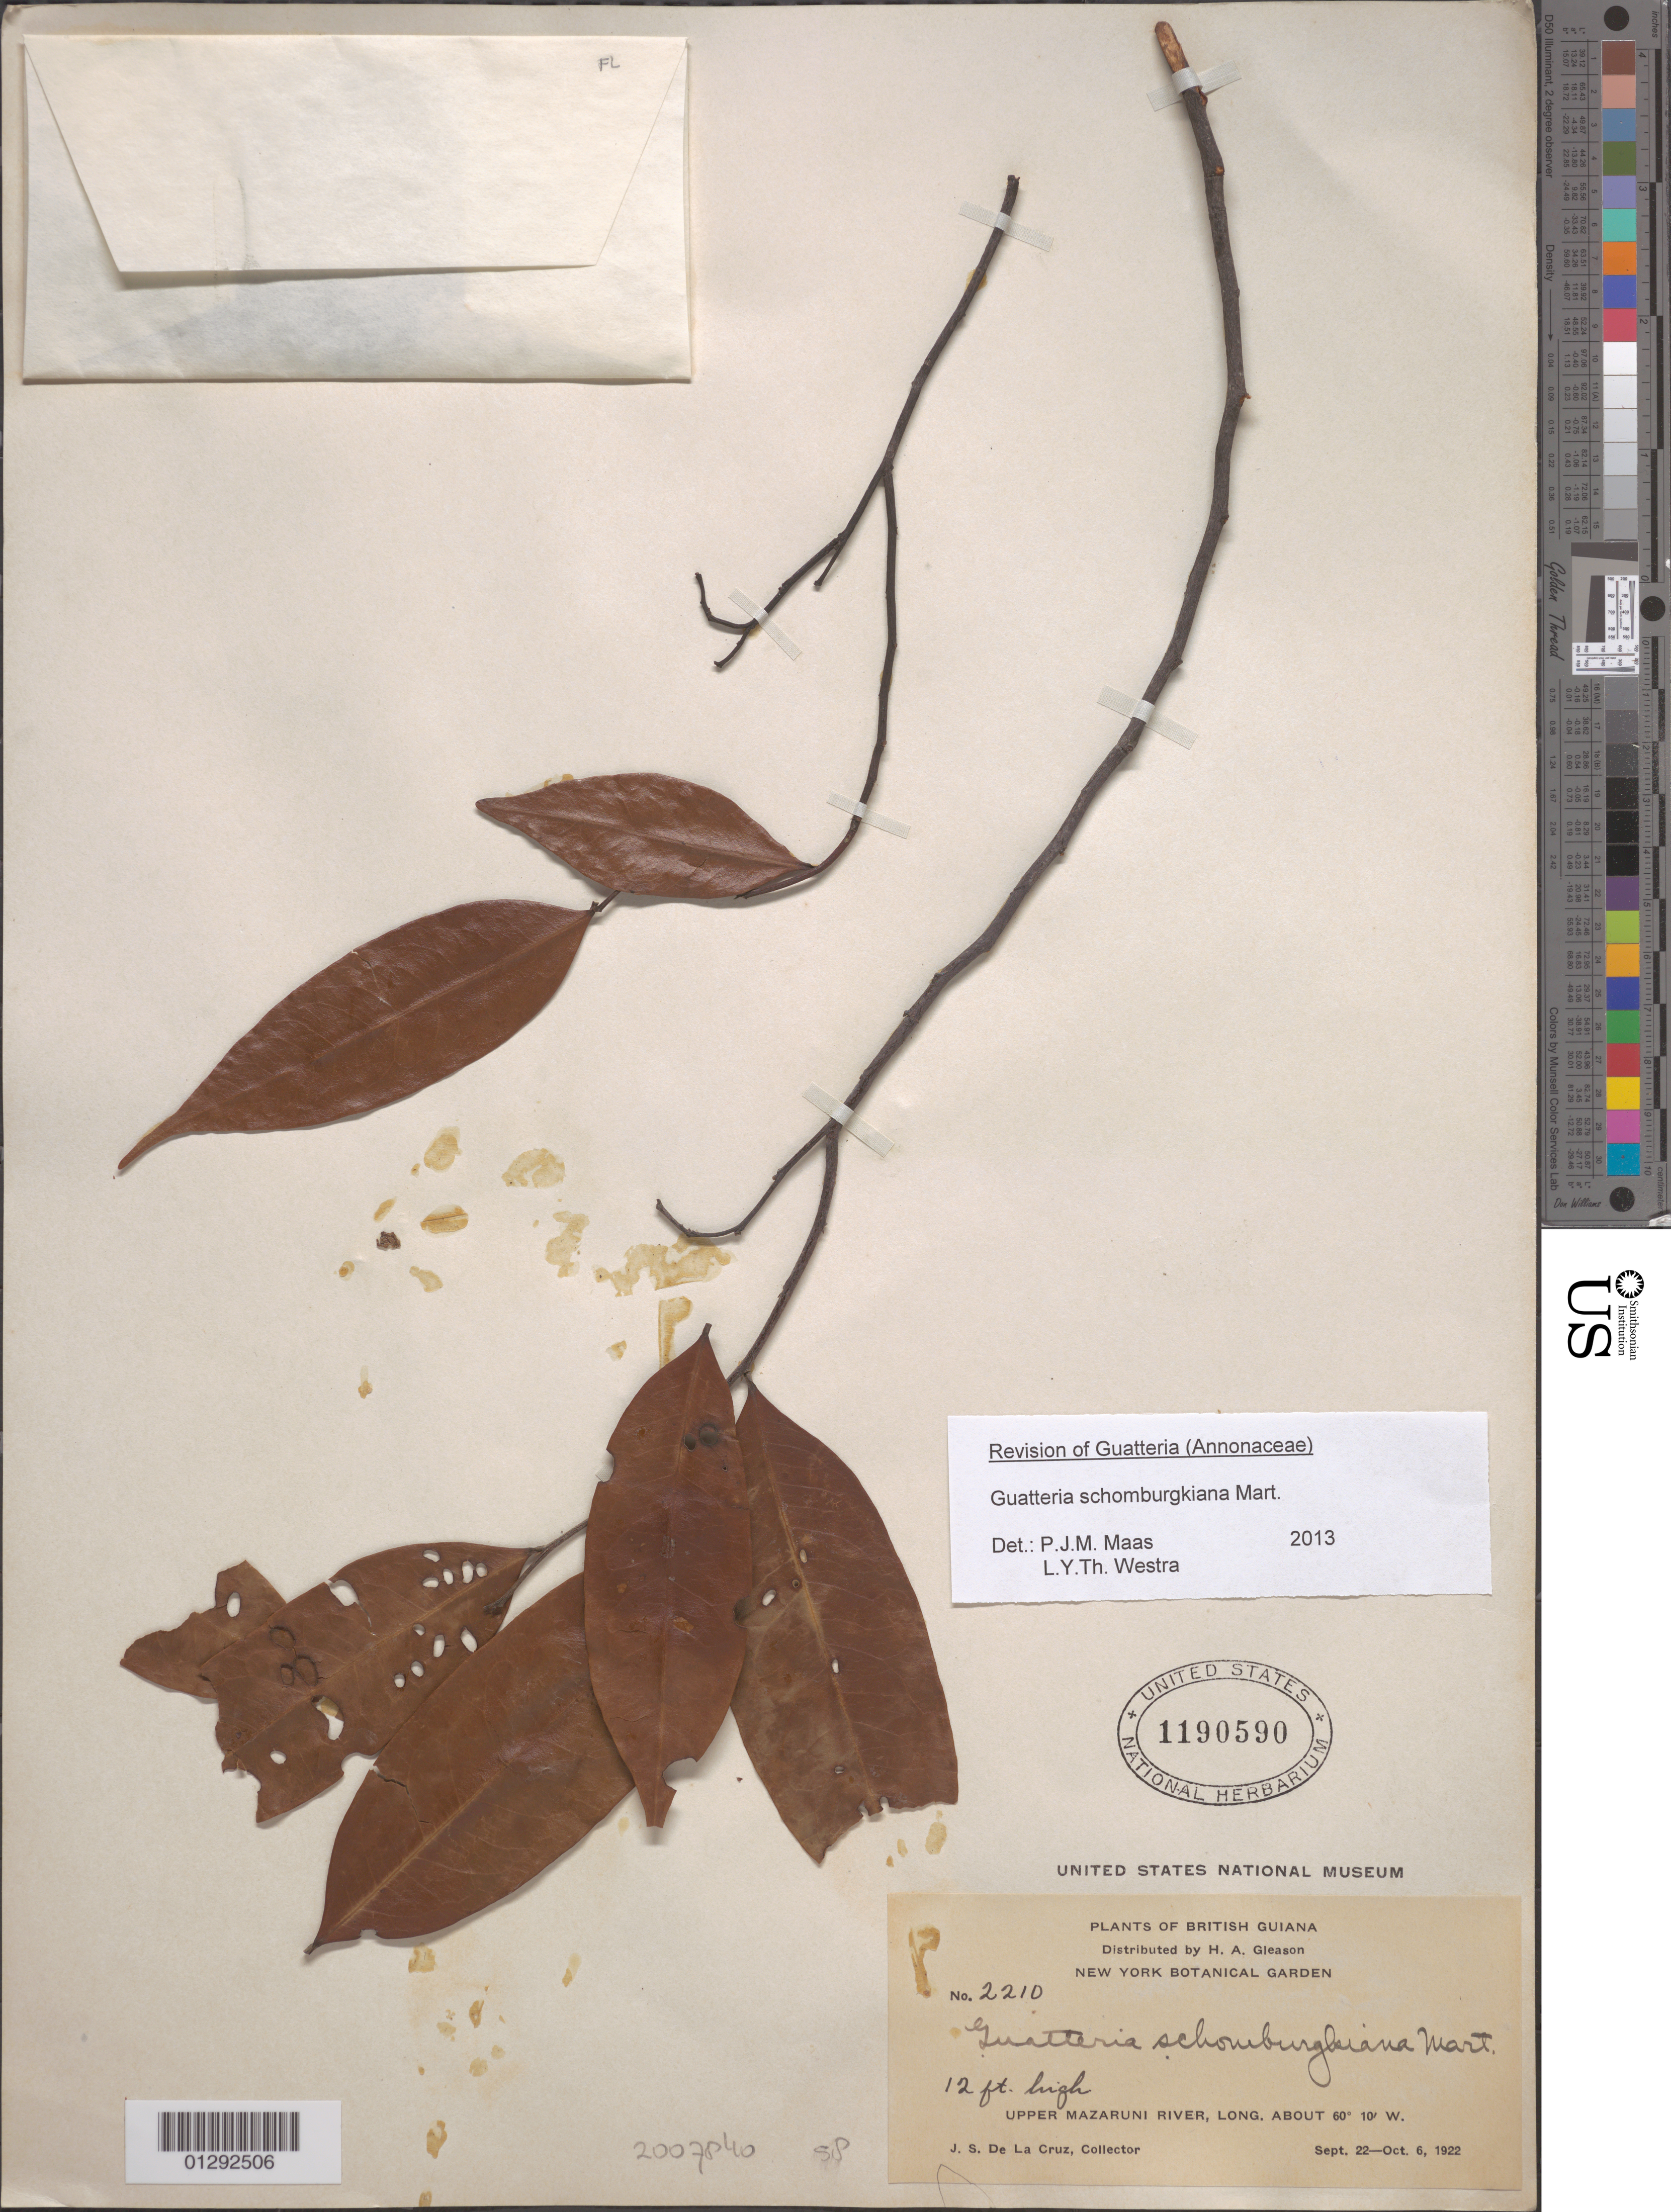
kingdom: Plantae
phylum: Tracheophyta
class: Magnoliopsida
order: Magnoliales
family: Annonaceae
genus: Guatteria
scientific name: Guatteria schomburgkiana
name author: Mart.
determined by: Maas, P. J.; Westra, L. Y.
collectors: J. S. de la Cruz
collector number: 2210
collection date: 1922-09-22/1922-10-06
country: Guyana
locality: Upper Mazaruni River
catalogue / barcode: US 1190590